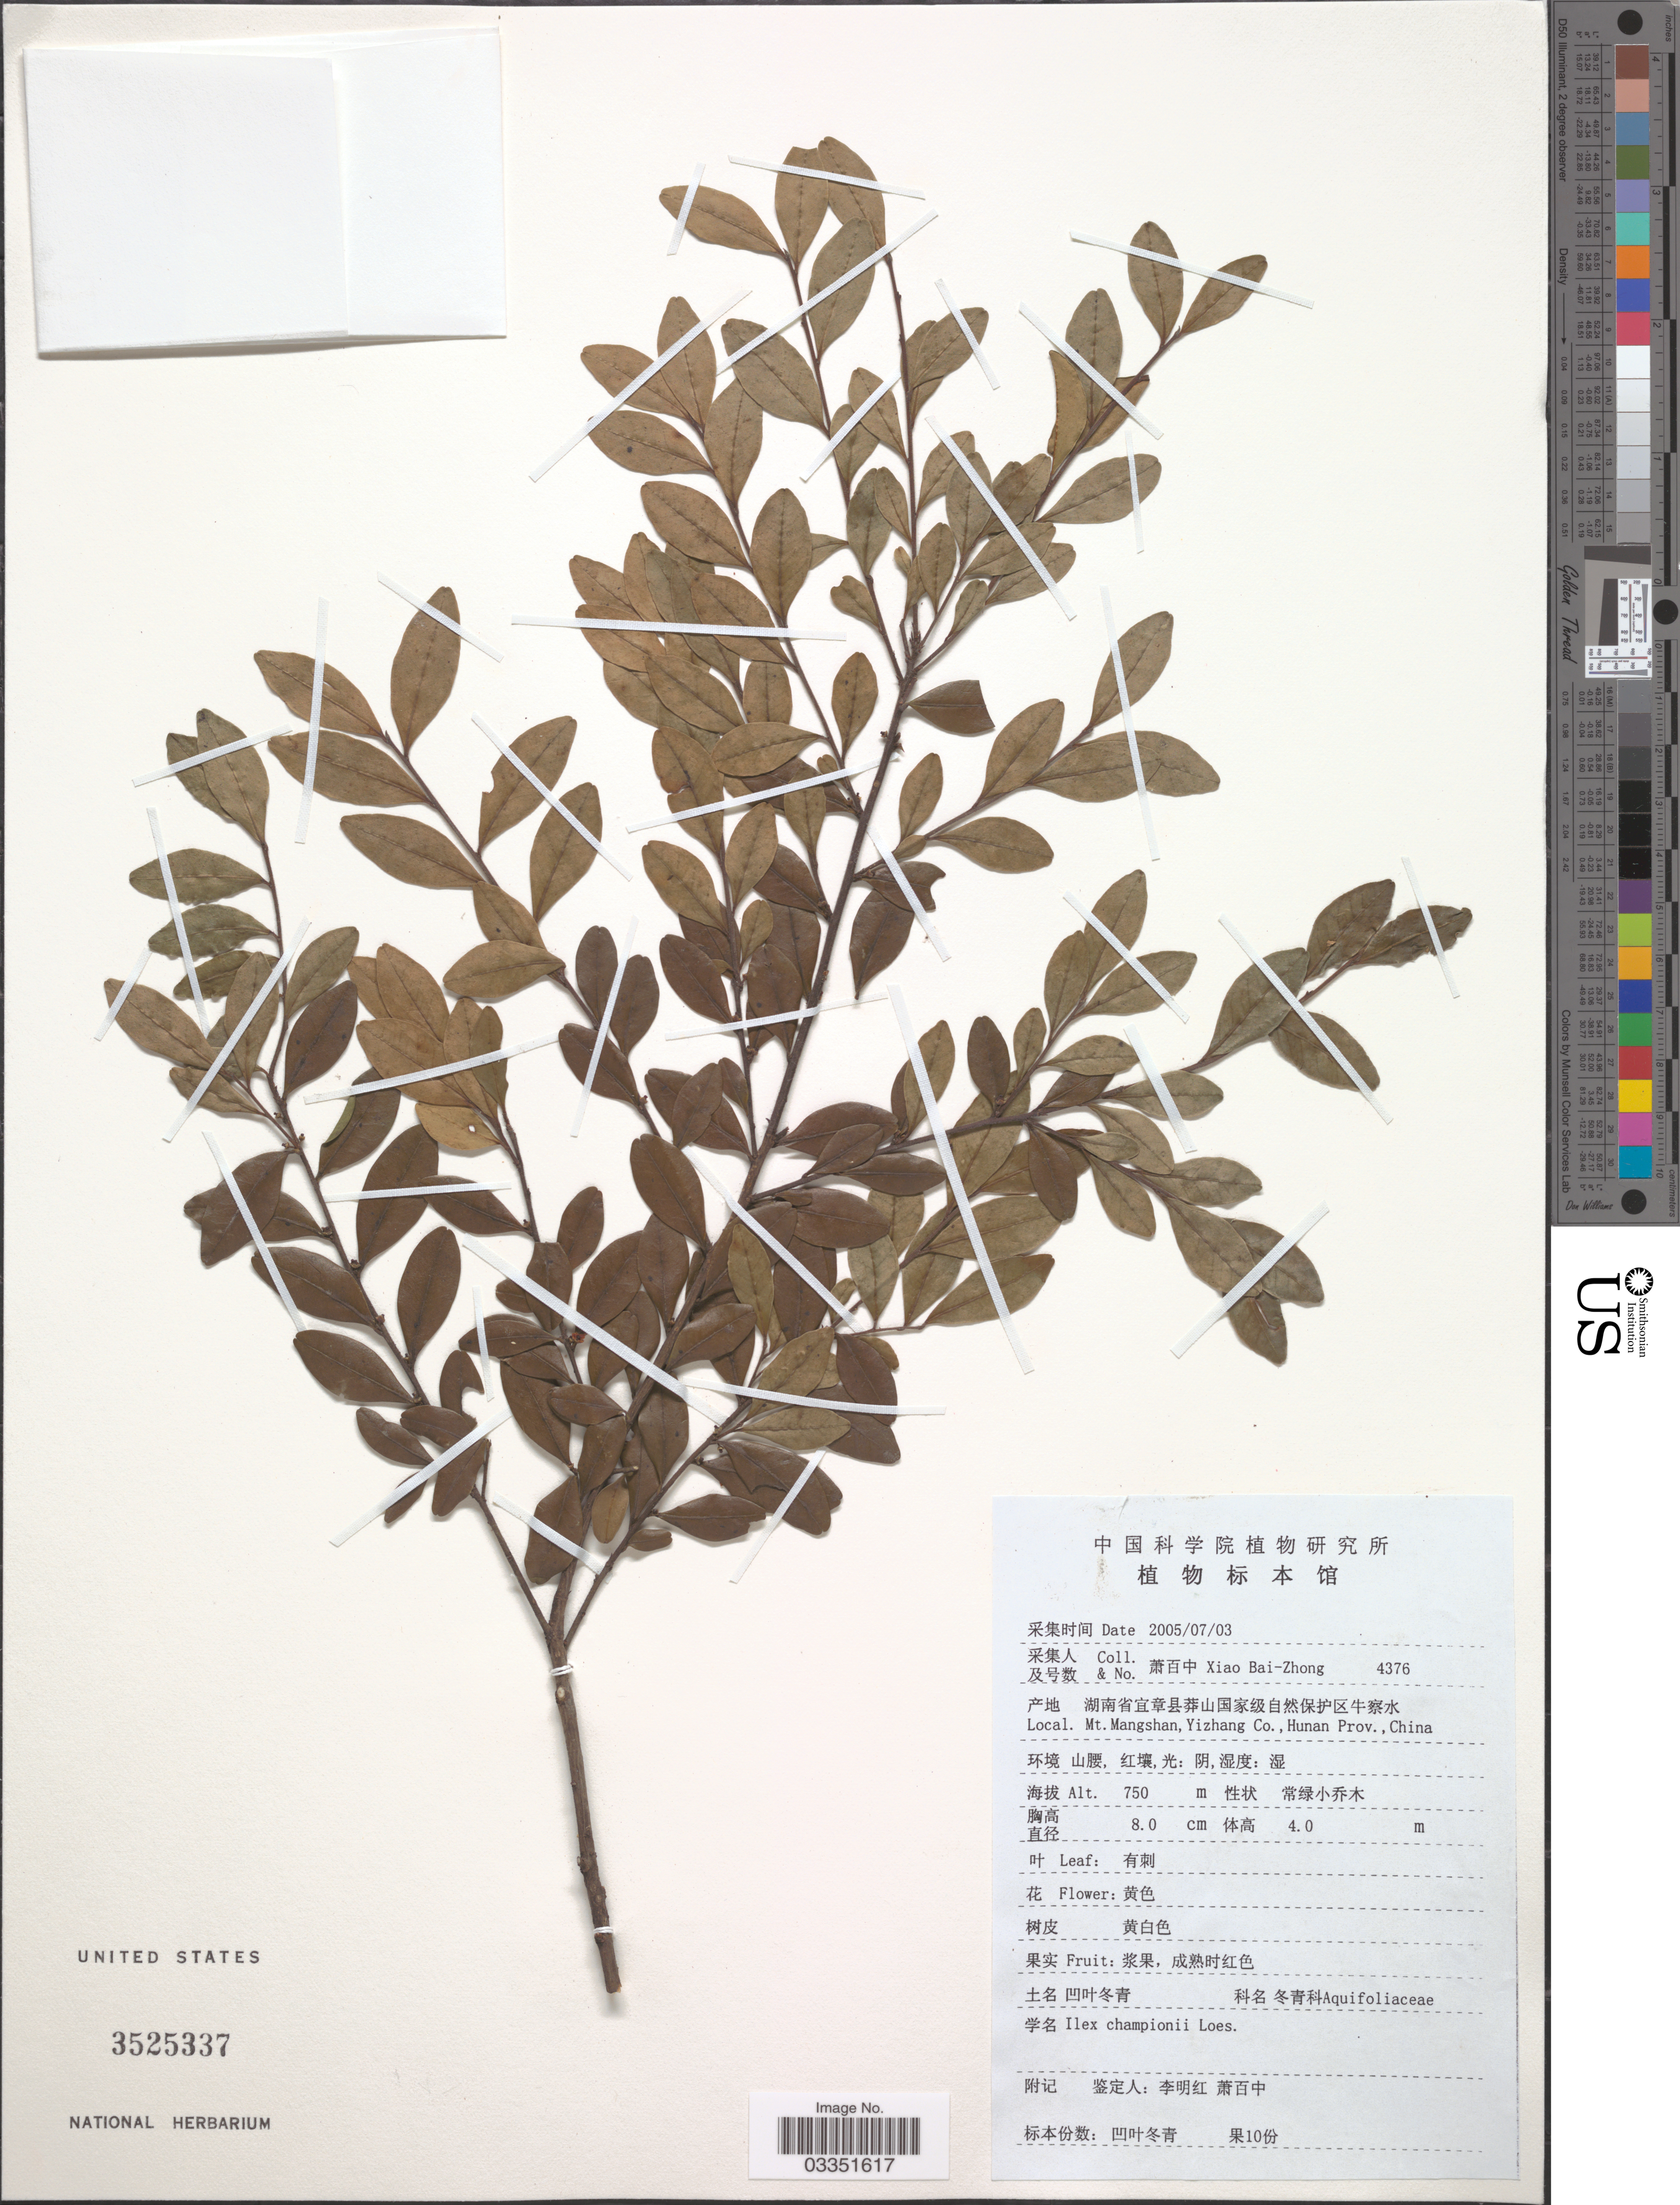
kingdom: Plantae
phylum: Tracheophyta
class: Magnoliopsida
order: Aquifoliales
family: Aquifoliaceae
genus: Ilex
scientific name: Ilex championii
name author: Loes.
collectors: B. Z. Xiao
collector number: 4376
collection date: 2005-07-03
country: China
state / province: Hunan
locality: Mt. Mangshan, Yizhang Co.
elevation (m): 750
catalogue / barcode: US 3525337